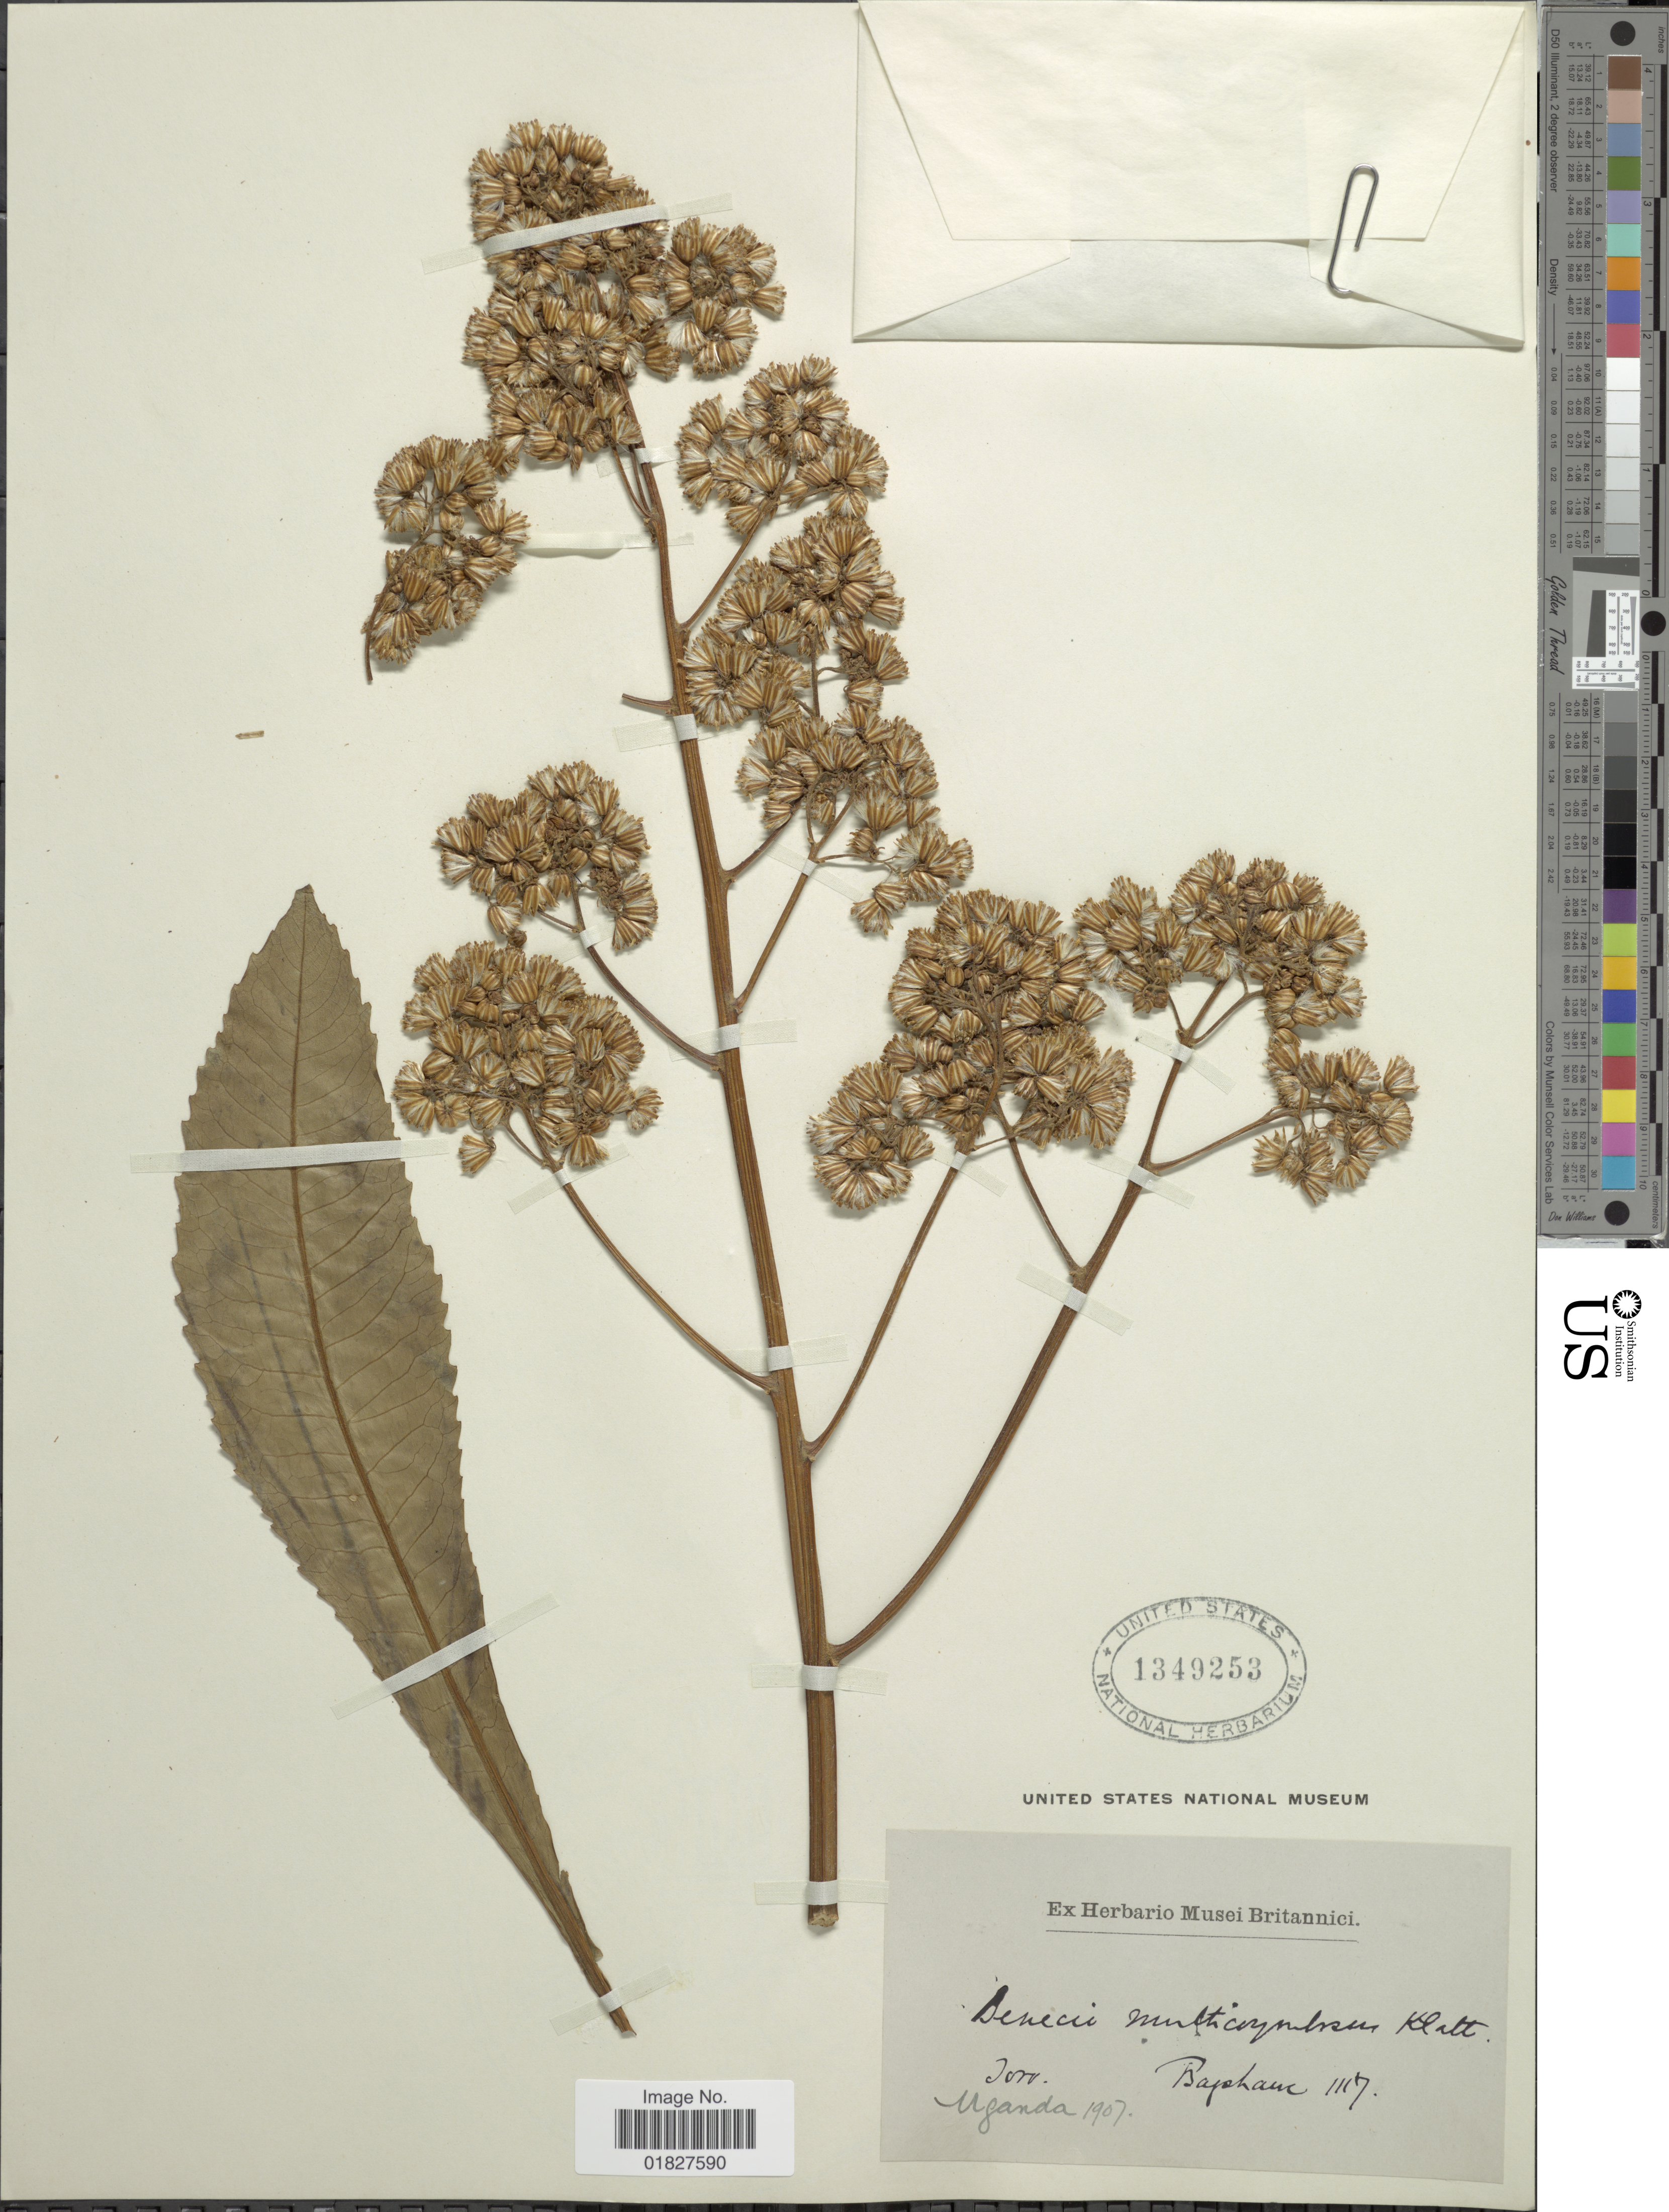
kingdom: Plantae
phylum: Tracheophyta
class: Magnoliopsida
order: Asterales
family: Asteraceae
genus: Solanecio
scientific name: Solanecio mannii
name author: (Hook. f.) C. Jeffrey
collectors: A. Bagshawe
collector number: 1117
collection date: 1907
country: Uganda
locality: Toro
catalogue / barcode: US 1349253